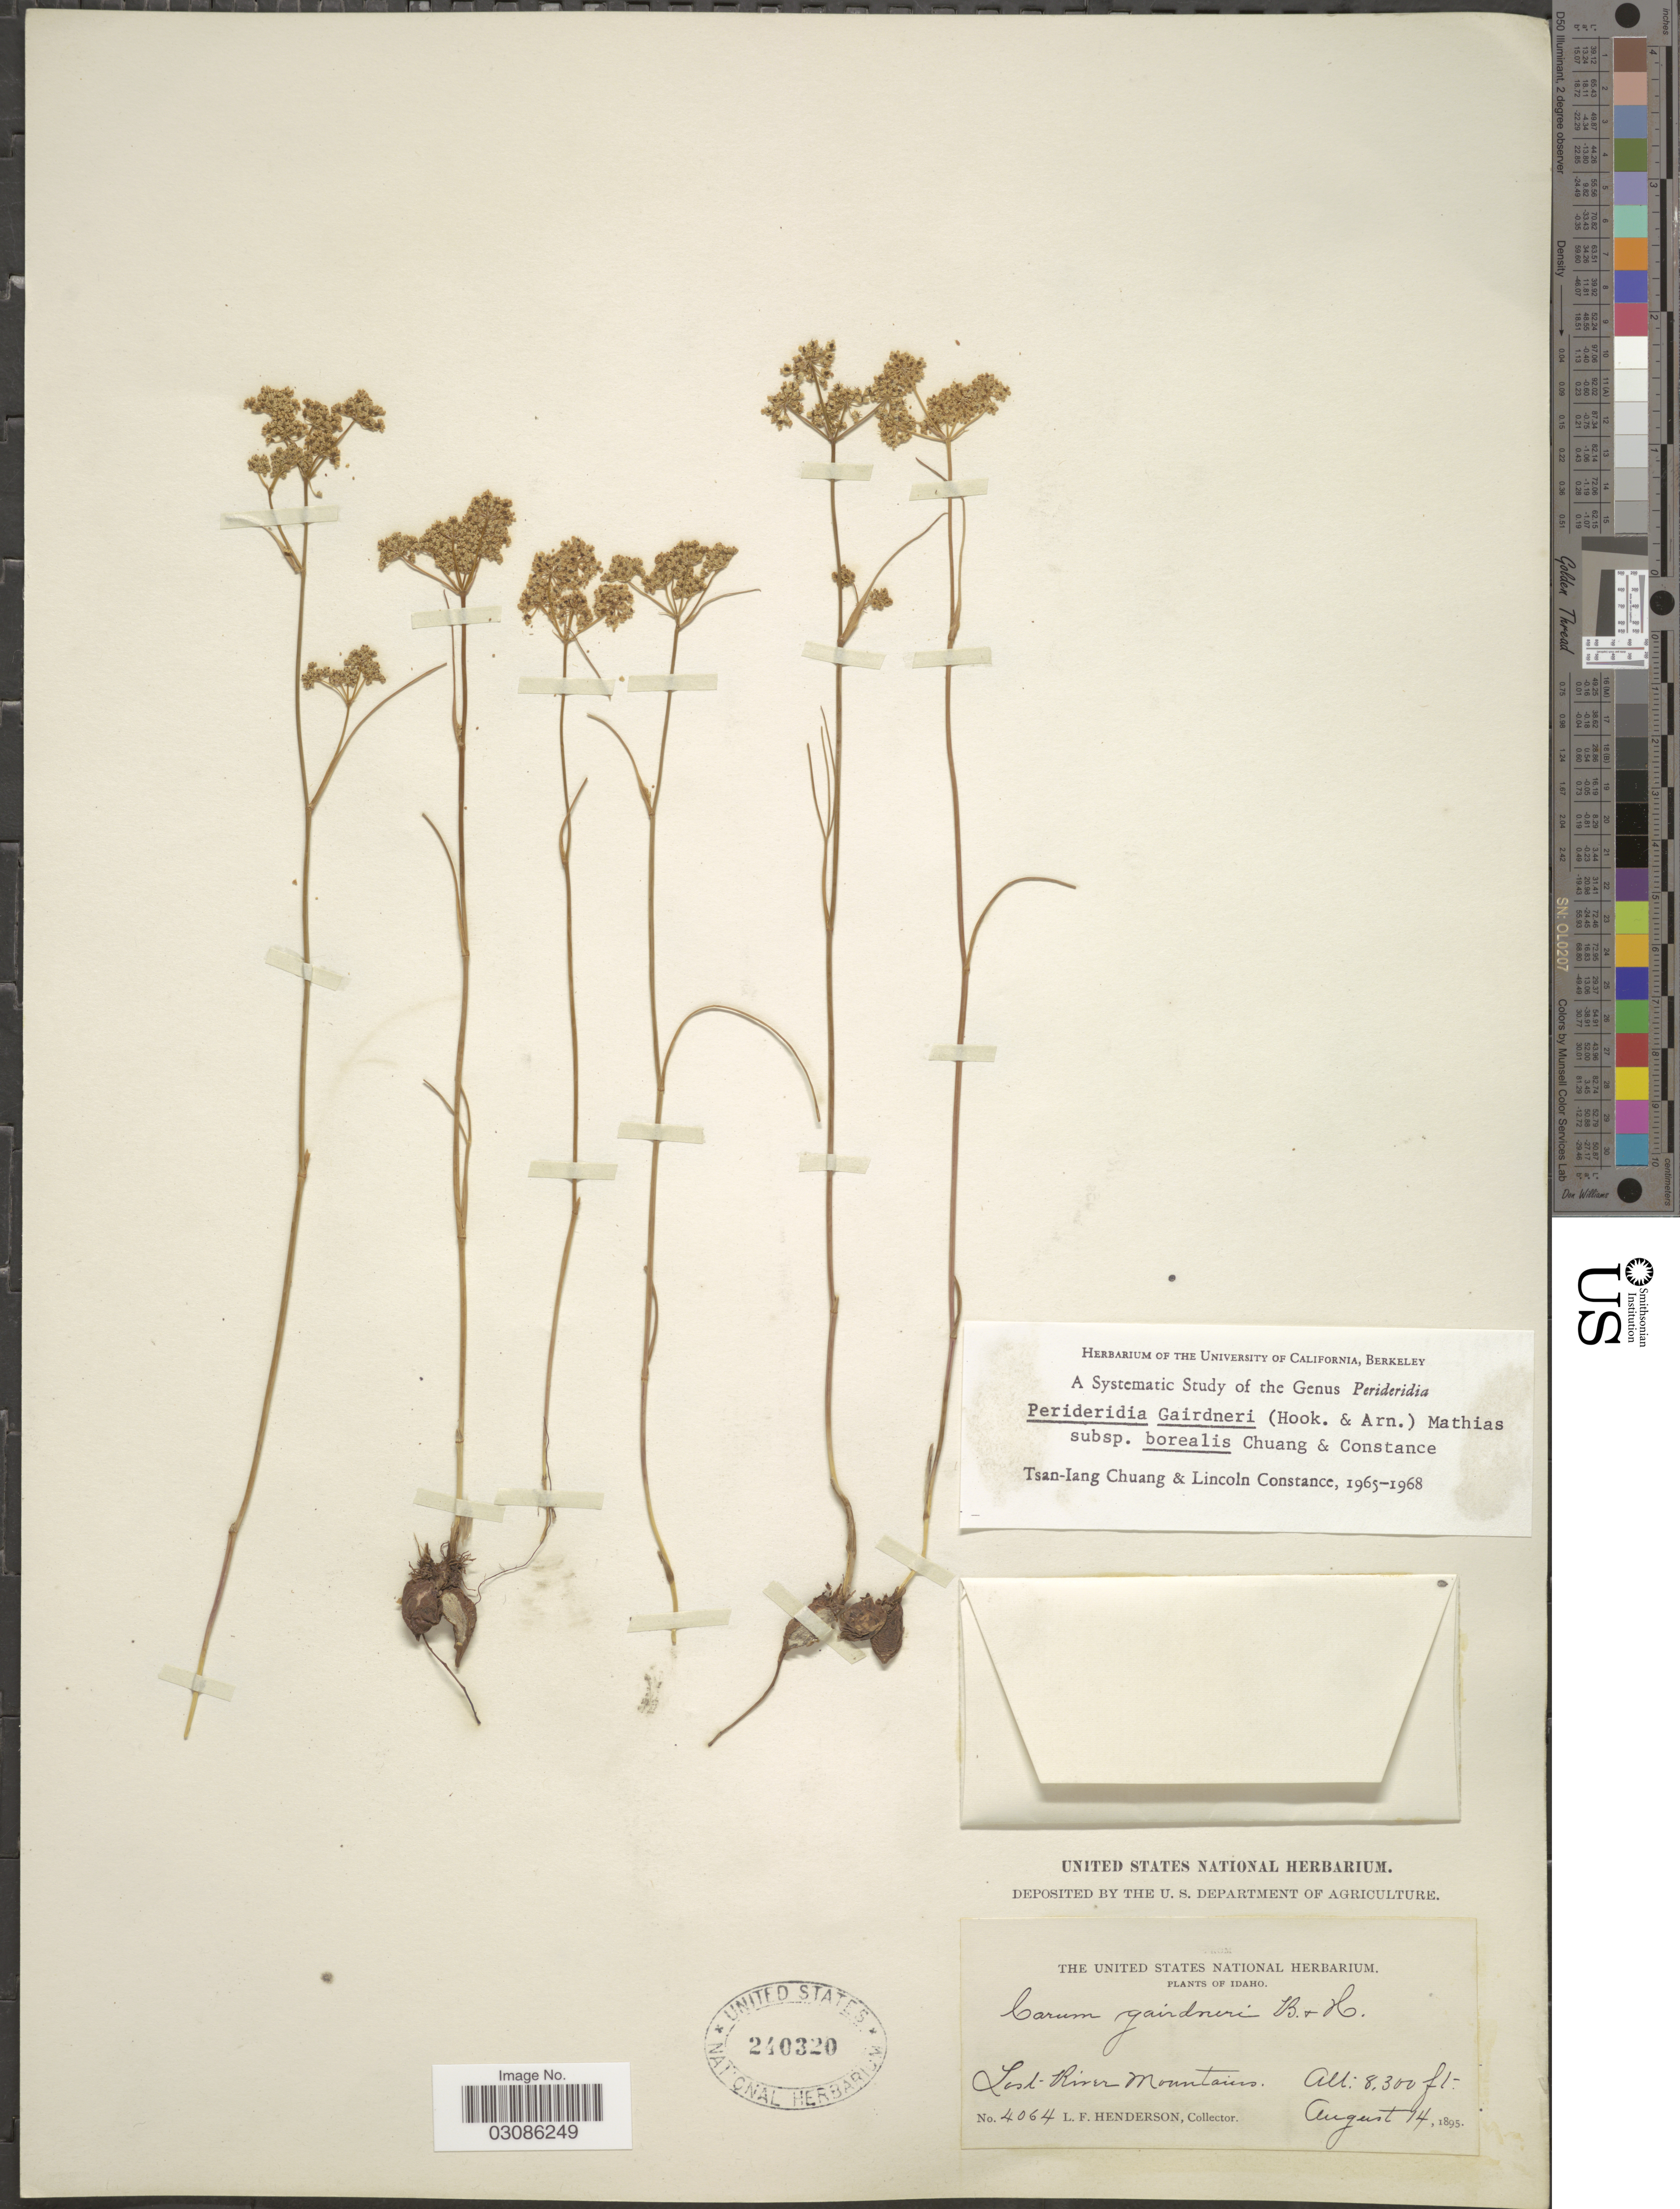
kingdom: Plantae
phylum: Tracheophyta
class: Magnoliopsida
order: Apiales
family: Apiaceae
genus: Perideridia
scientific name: Perideridia gairdneri subsp. borealis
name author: T.I. Chuang & Constance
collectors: L. Henderson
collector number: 4064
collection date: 1895-08-14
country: United States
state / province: Idaho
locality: Lost-River Mountains.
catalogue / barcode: US 240320